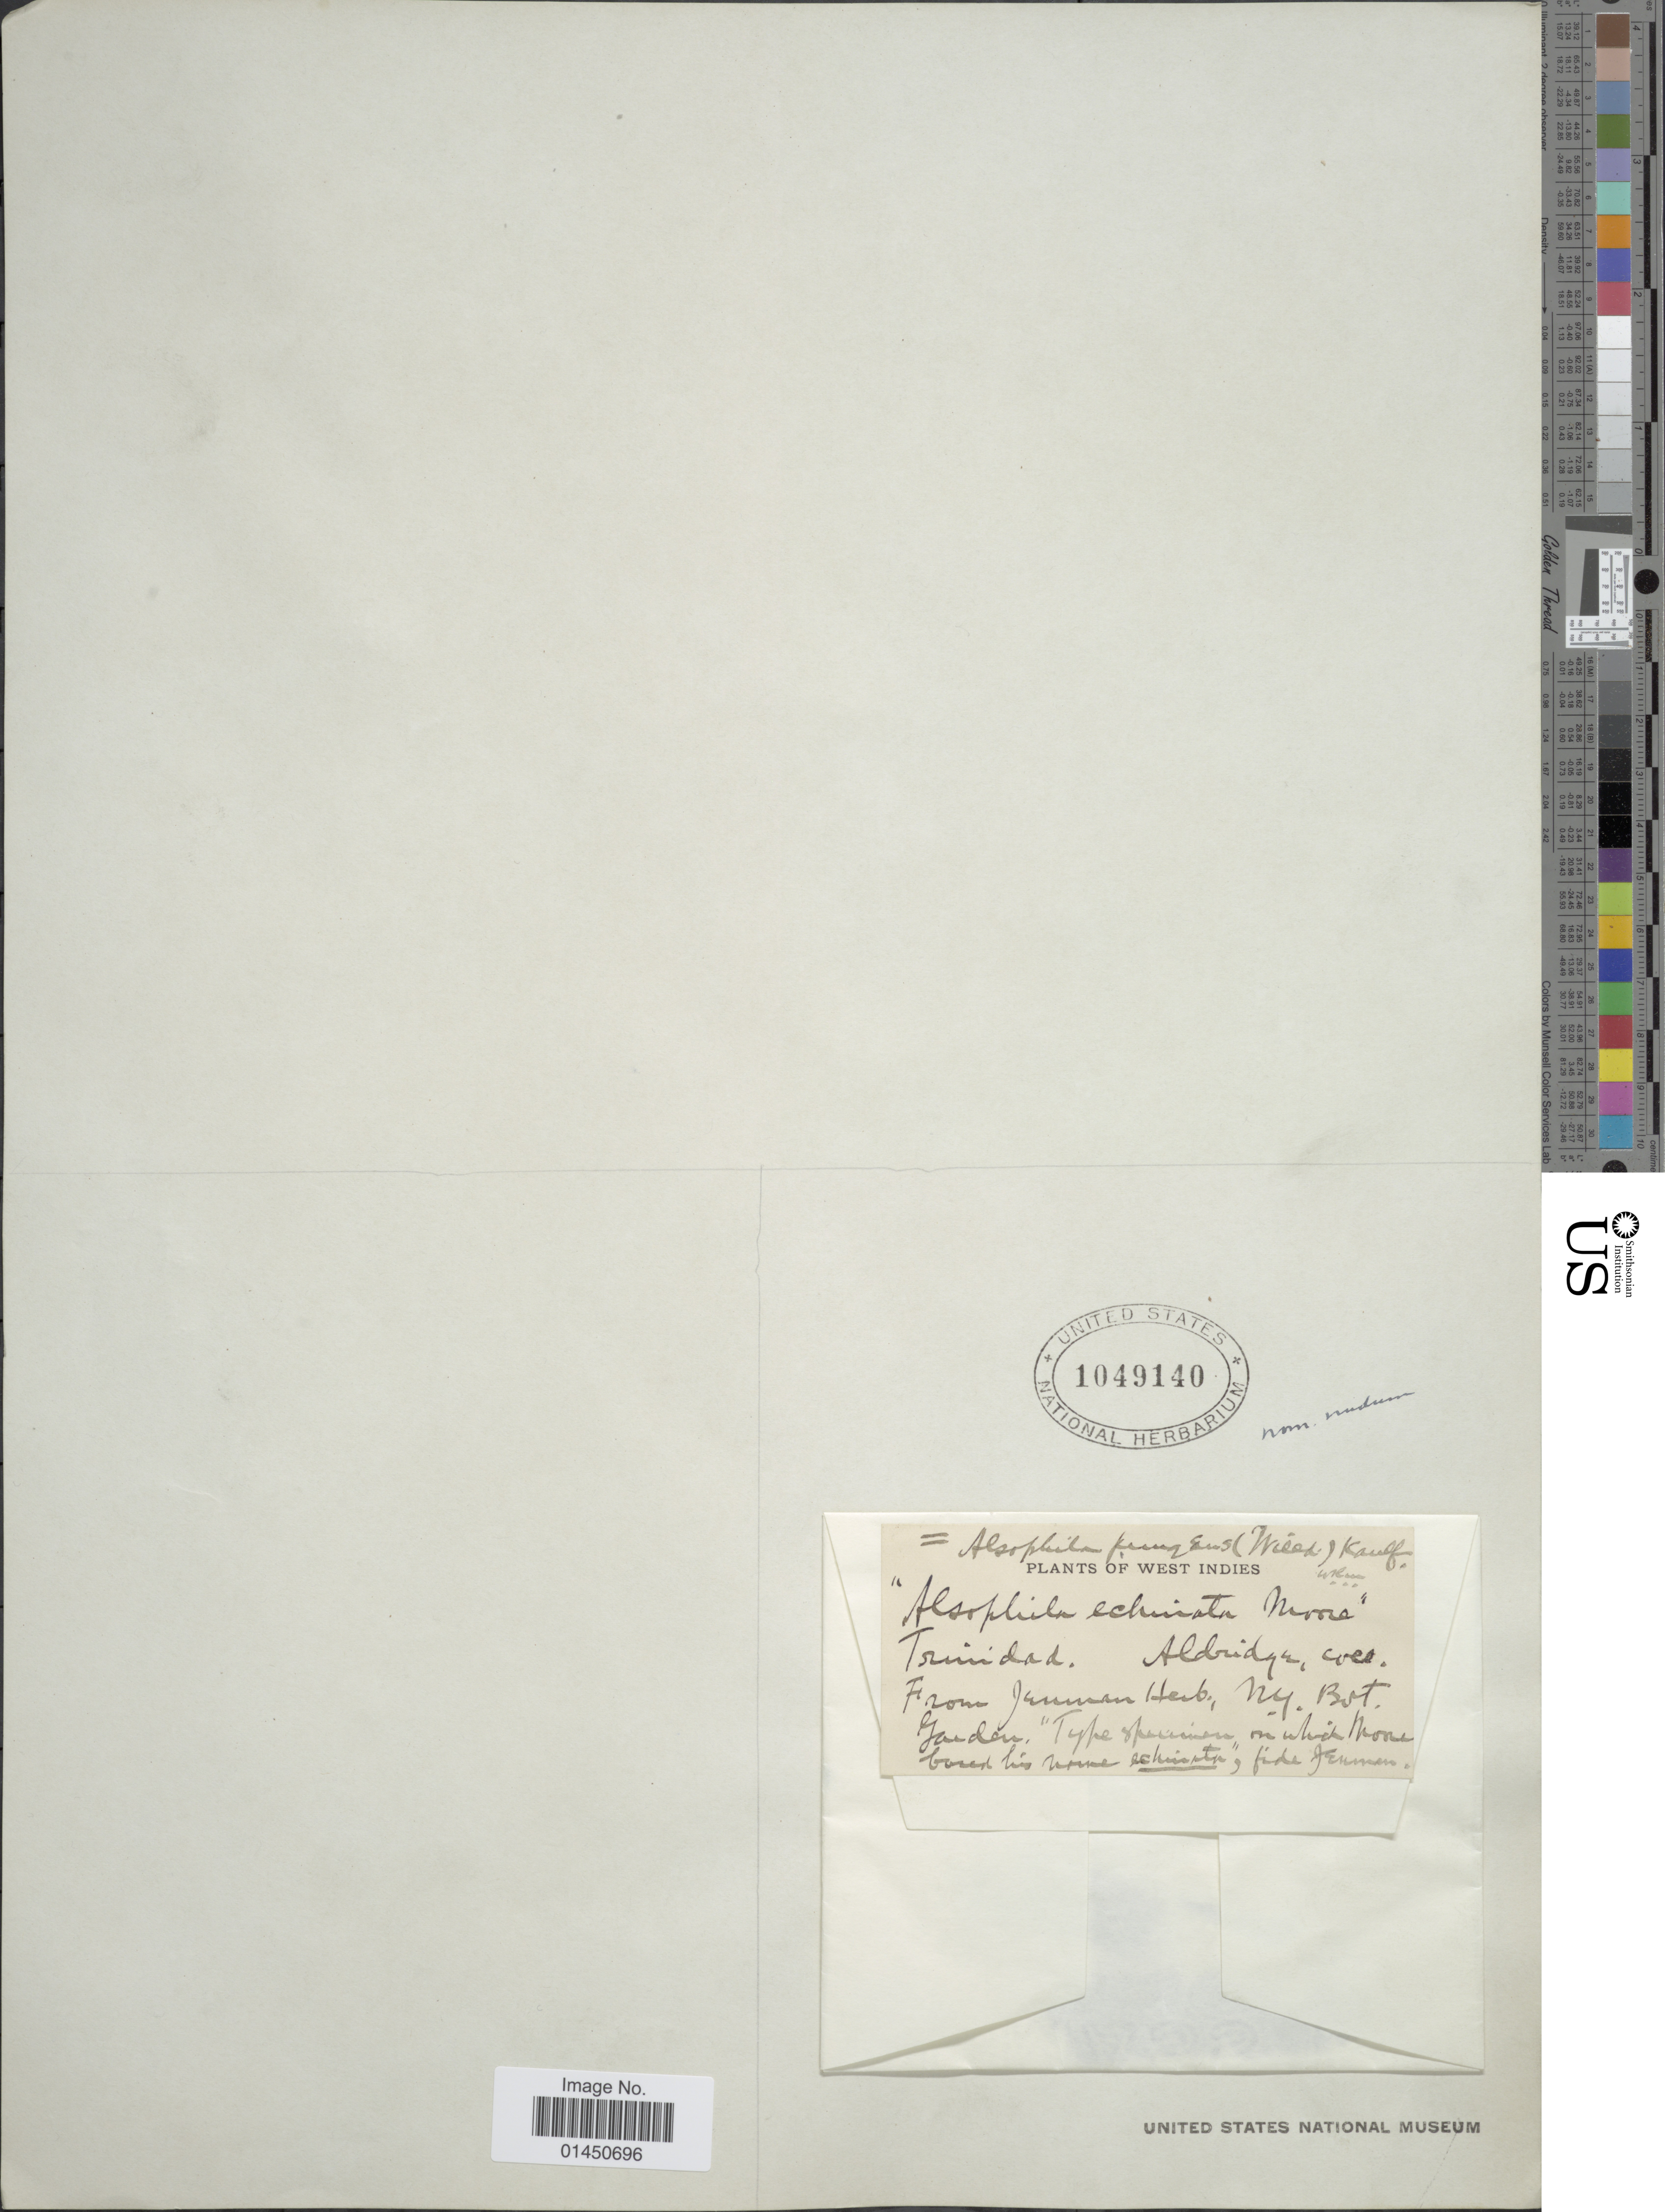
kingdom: Plantae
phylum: Tracheophyta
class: Polypodiopsida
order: Cyatheales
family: Cyatheaceae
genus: Cyathea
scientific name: Cyathea pungens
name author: (Willd.) Domin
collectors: J. Aldridge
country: Trinidad and Tobago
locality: Trinidad.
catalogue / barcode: US 1049140